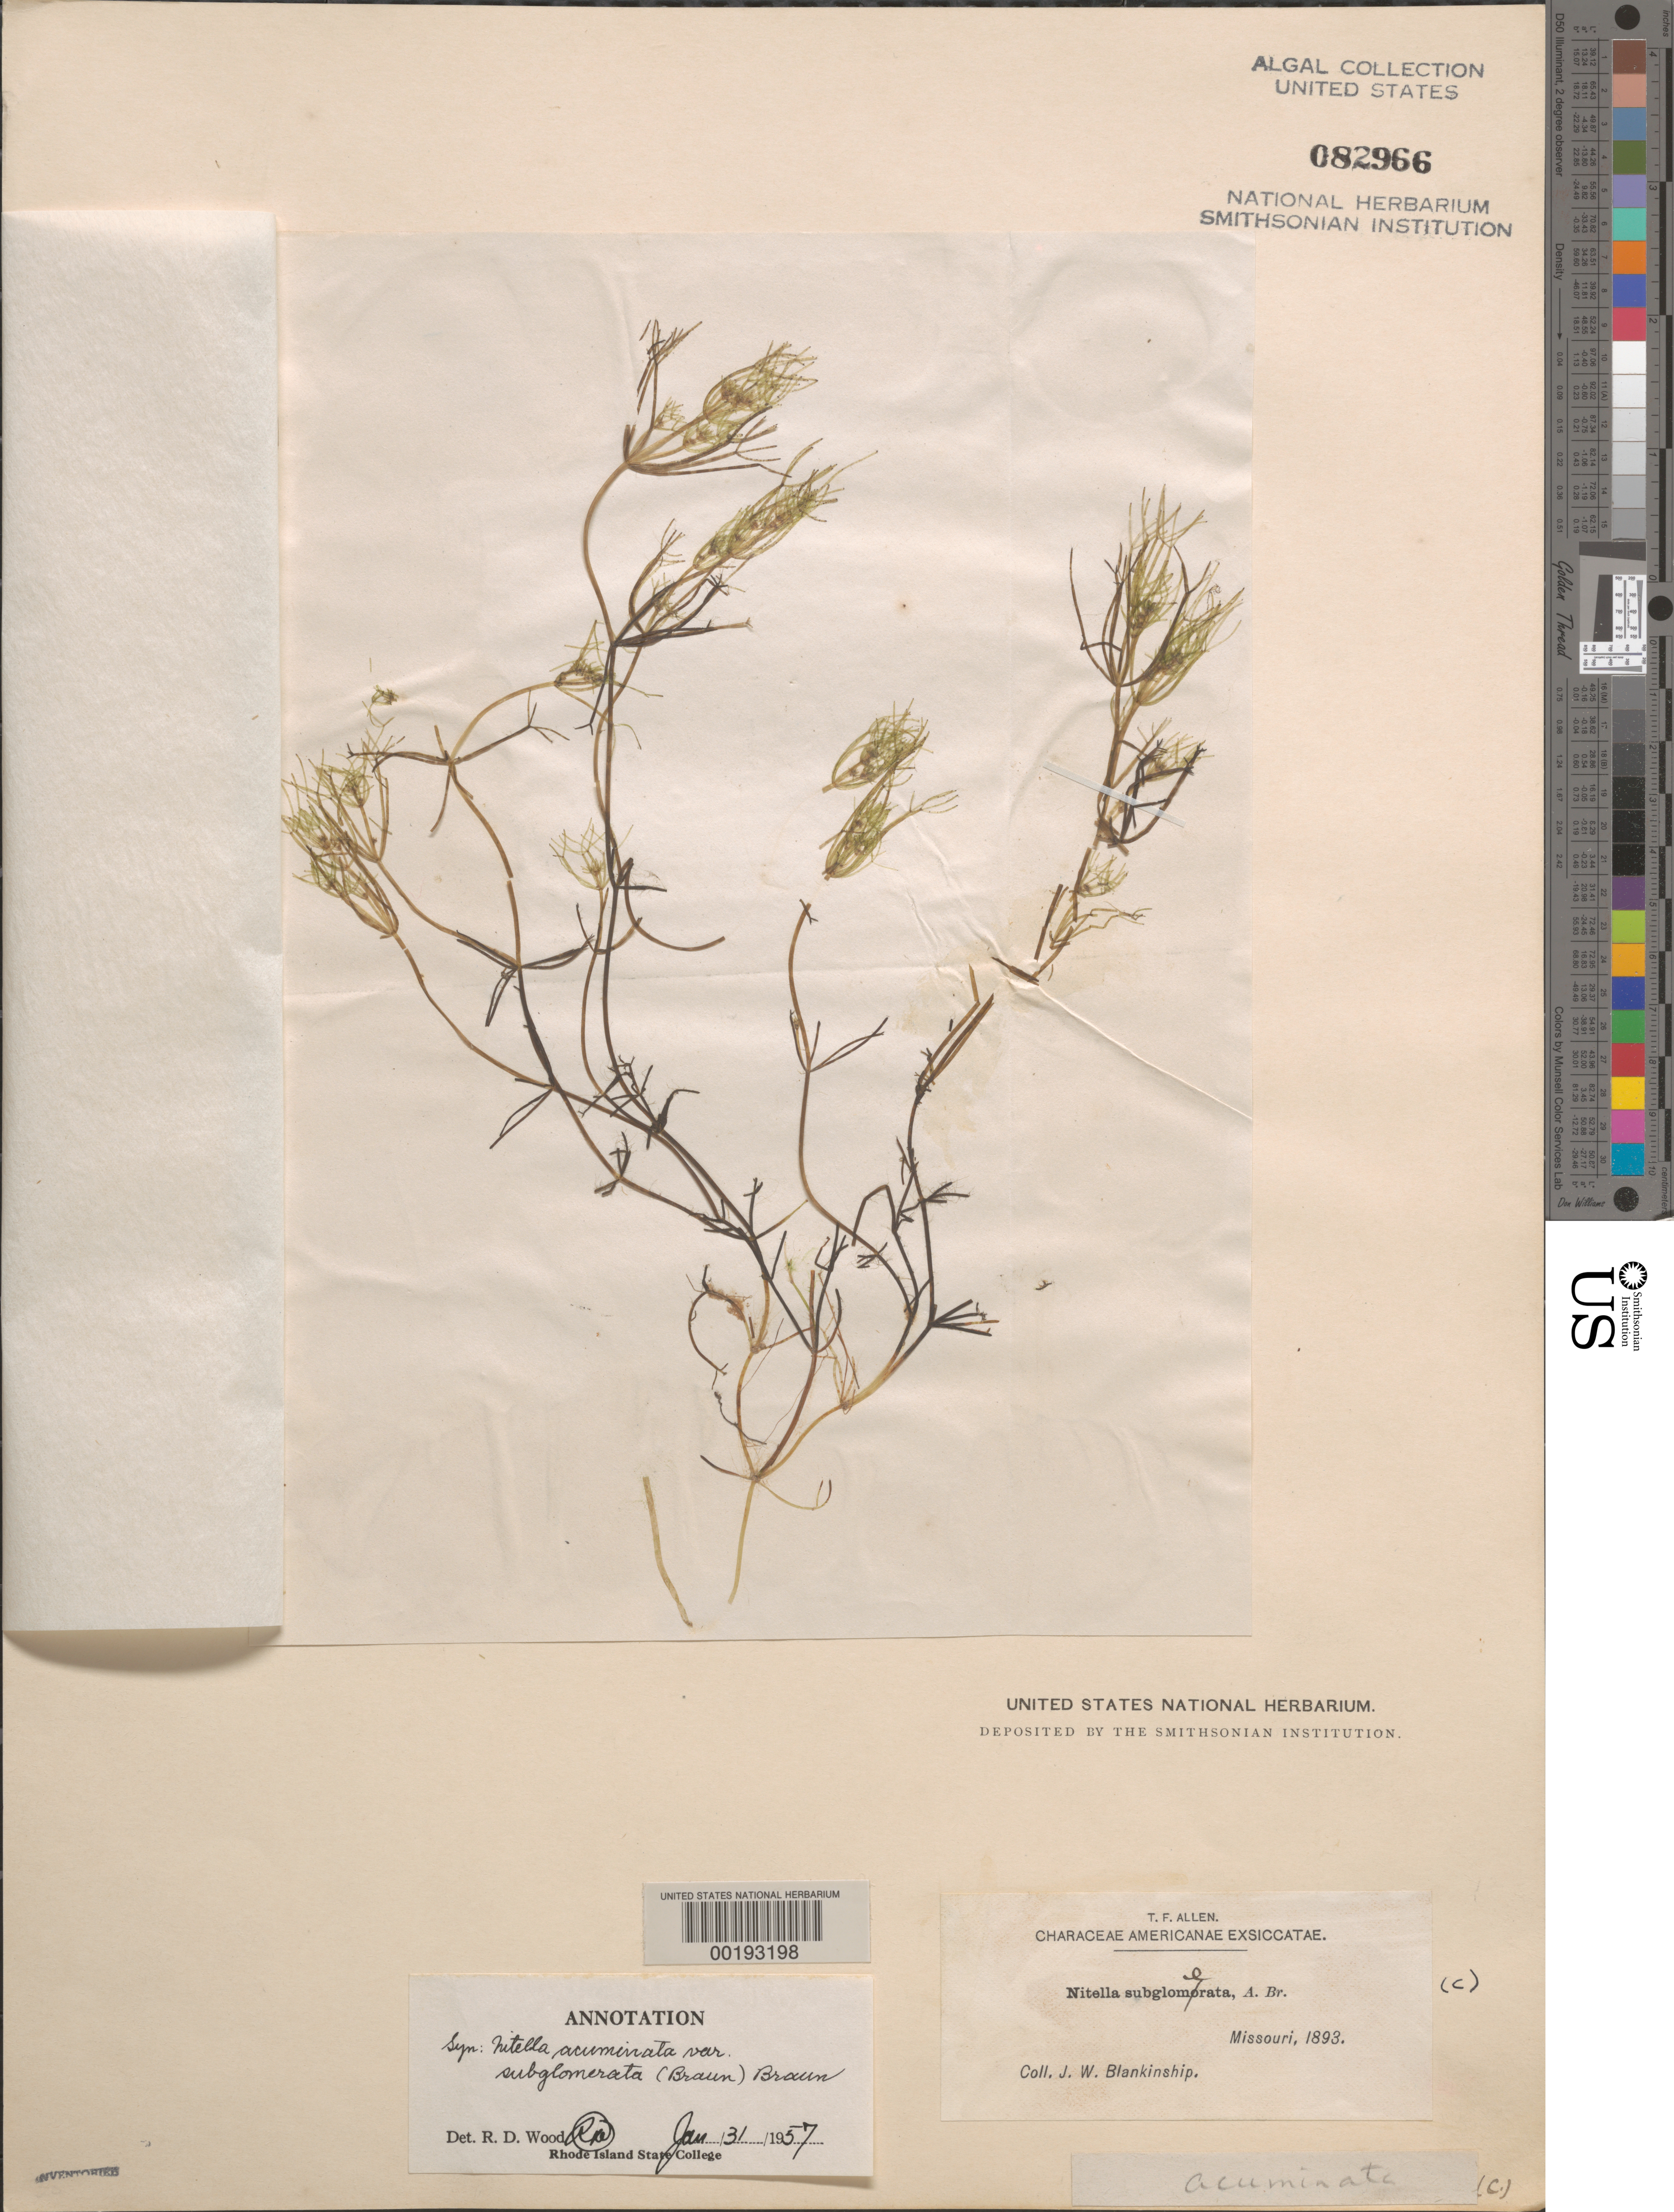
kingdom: Plantae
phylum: Charophyta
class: Charophyceae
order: Charales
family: Characeae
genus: Nitella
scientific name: Nitella acuminata var. subglomerata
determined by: Wood, R. D.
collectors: J. W. Blankinship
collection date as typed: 1893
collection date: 1893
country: United States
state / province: Missouri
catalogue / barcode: US 82966